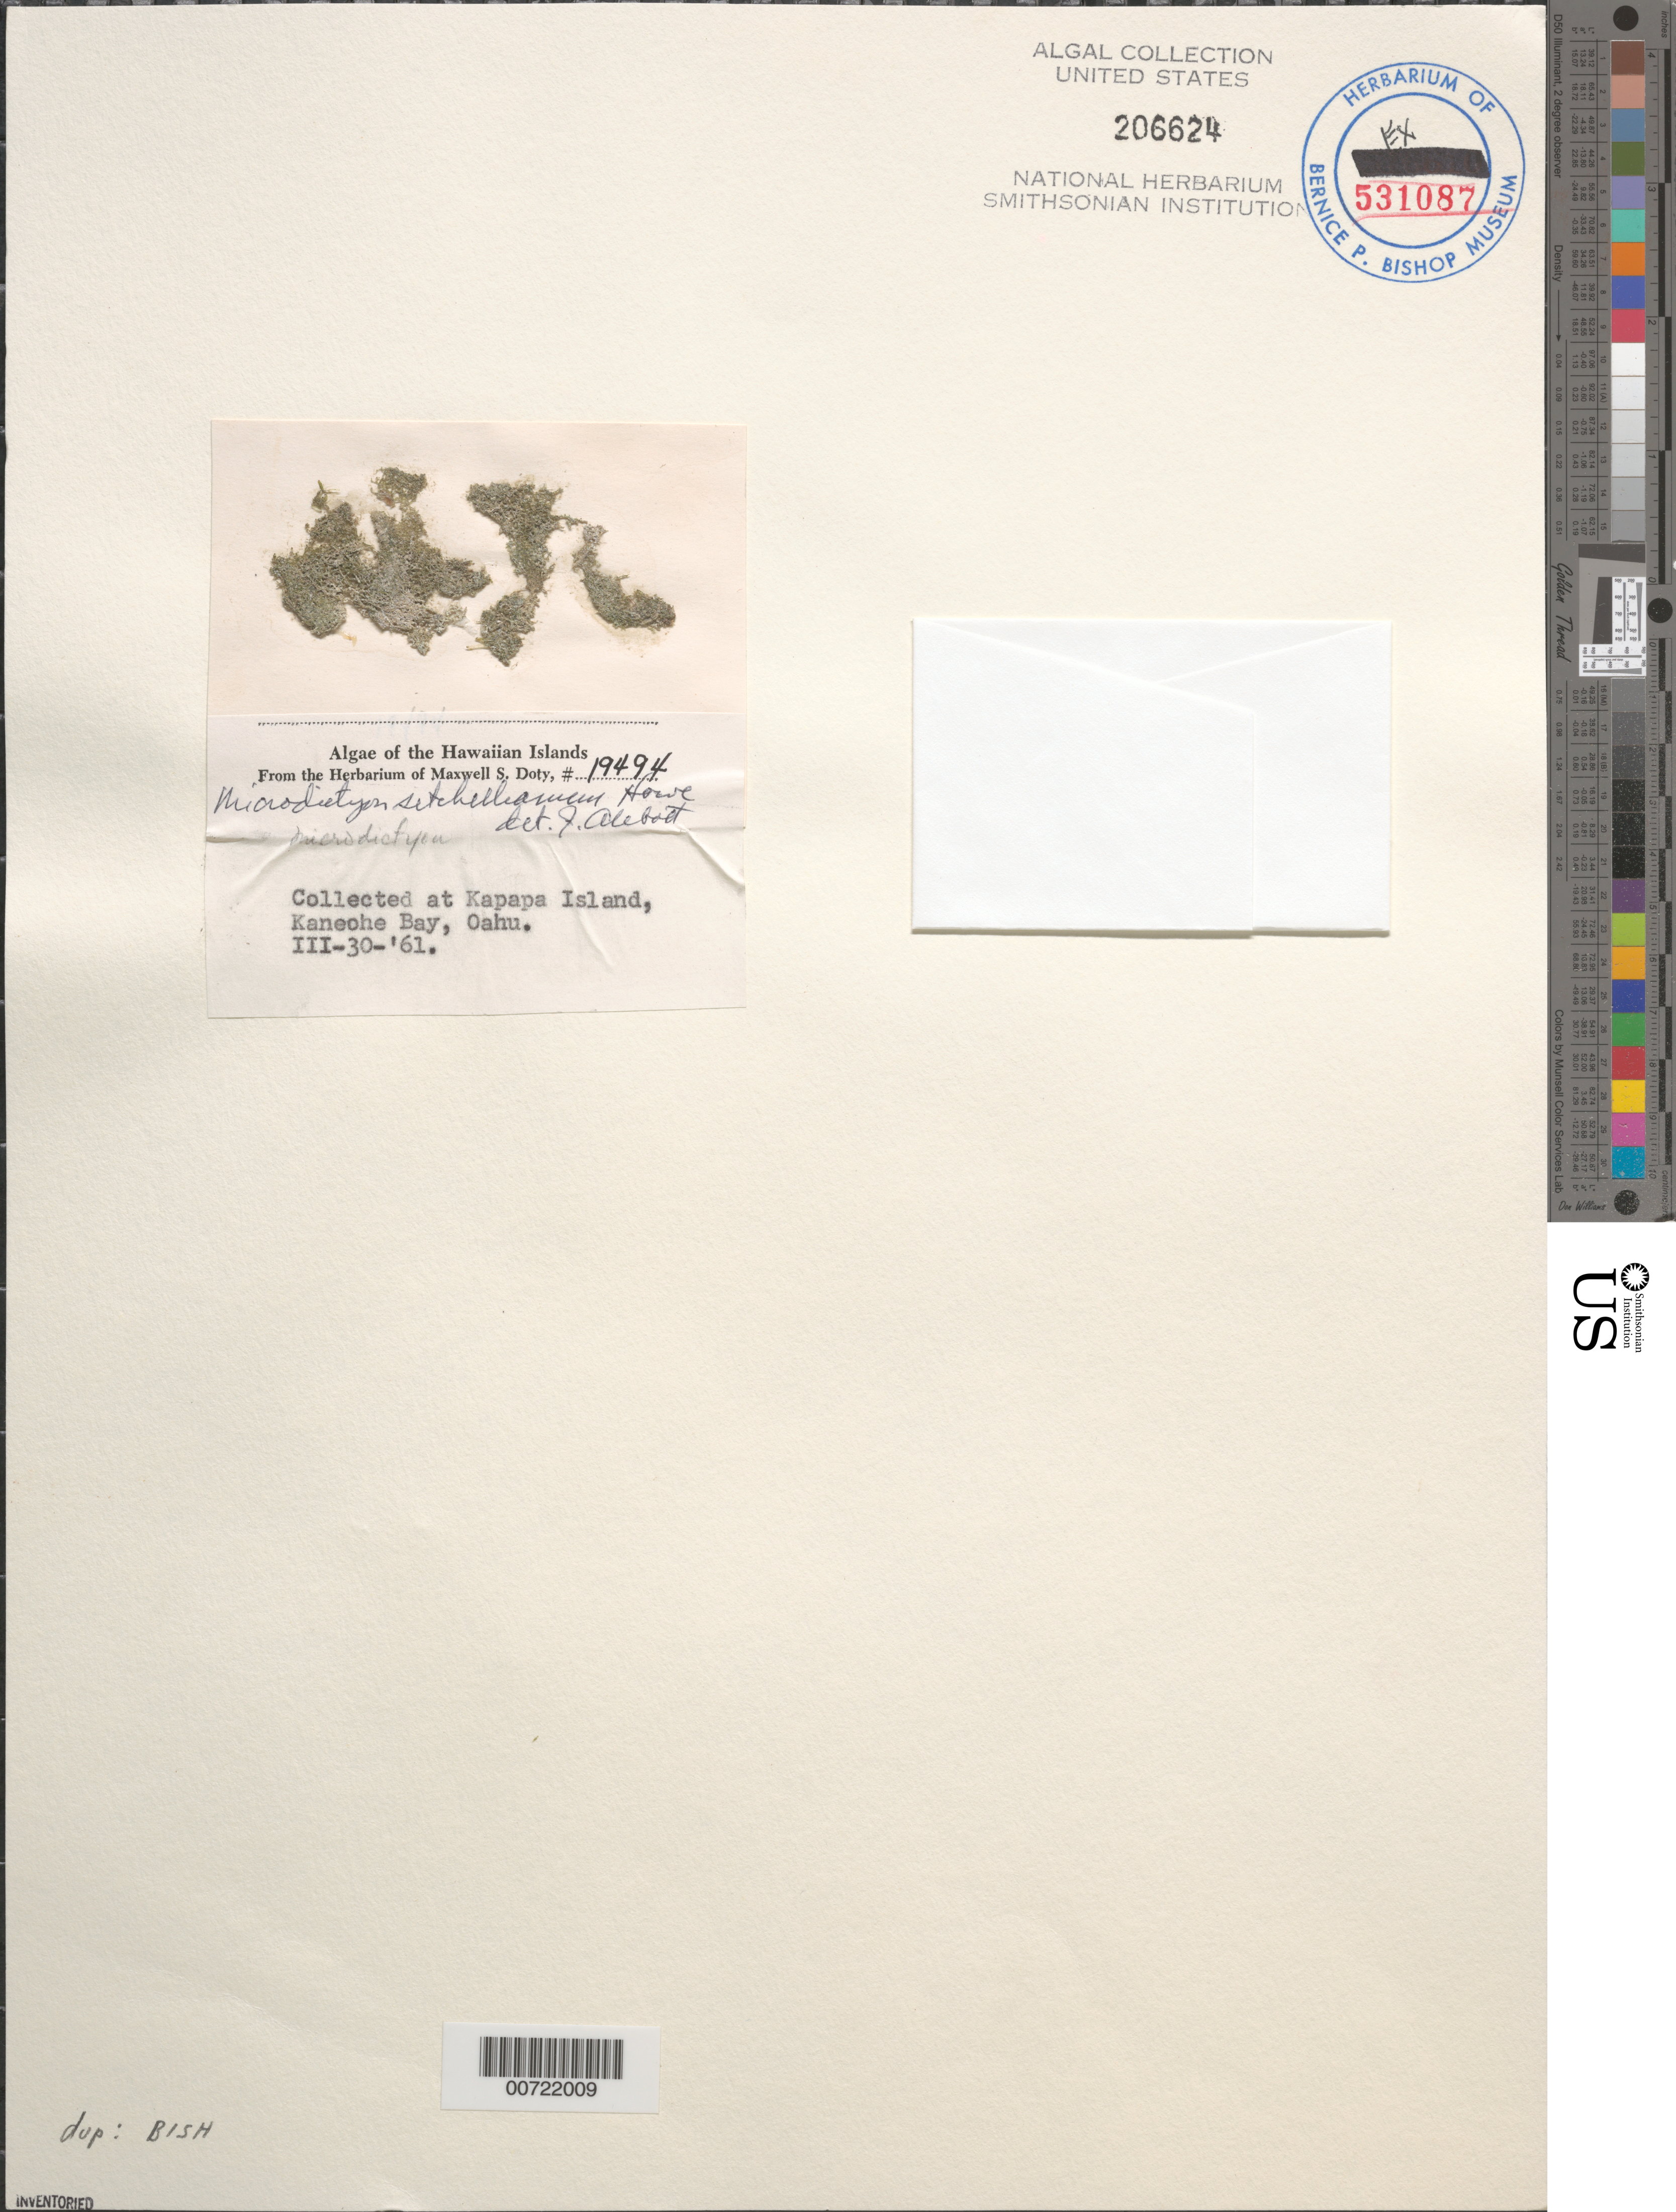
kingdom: Plantae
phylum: Chlorophyta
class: Ulvophyceae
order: Cladophorales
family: Anadyomenaceae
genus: Microdictyon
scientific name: Microdictyon setchellianum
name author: M. Howe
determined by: Abbott, Isabella A.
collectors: M. S. Doty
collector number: MSD 19494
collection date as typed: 30 Mar 1961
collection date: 1961-03-30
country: United States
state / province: Hawaii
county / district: Honolulu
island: Oahu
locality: Kaneohe Bay, Kapapa Island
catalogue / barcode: US 206624